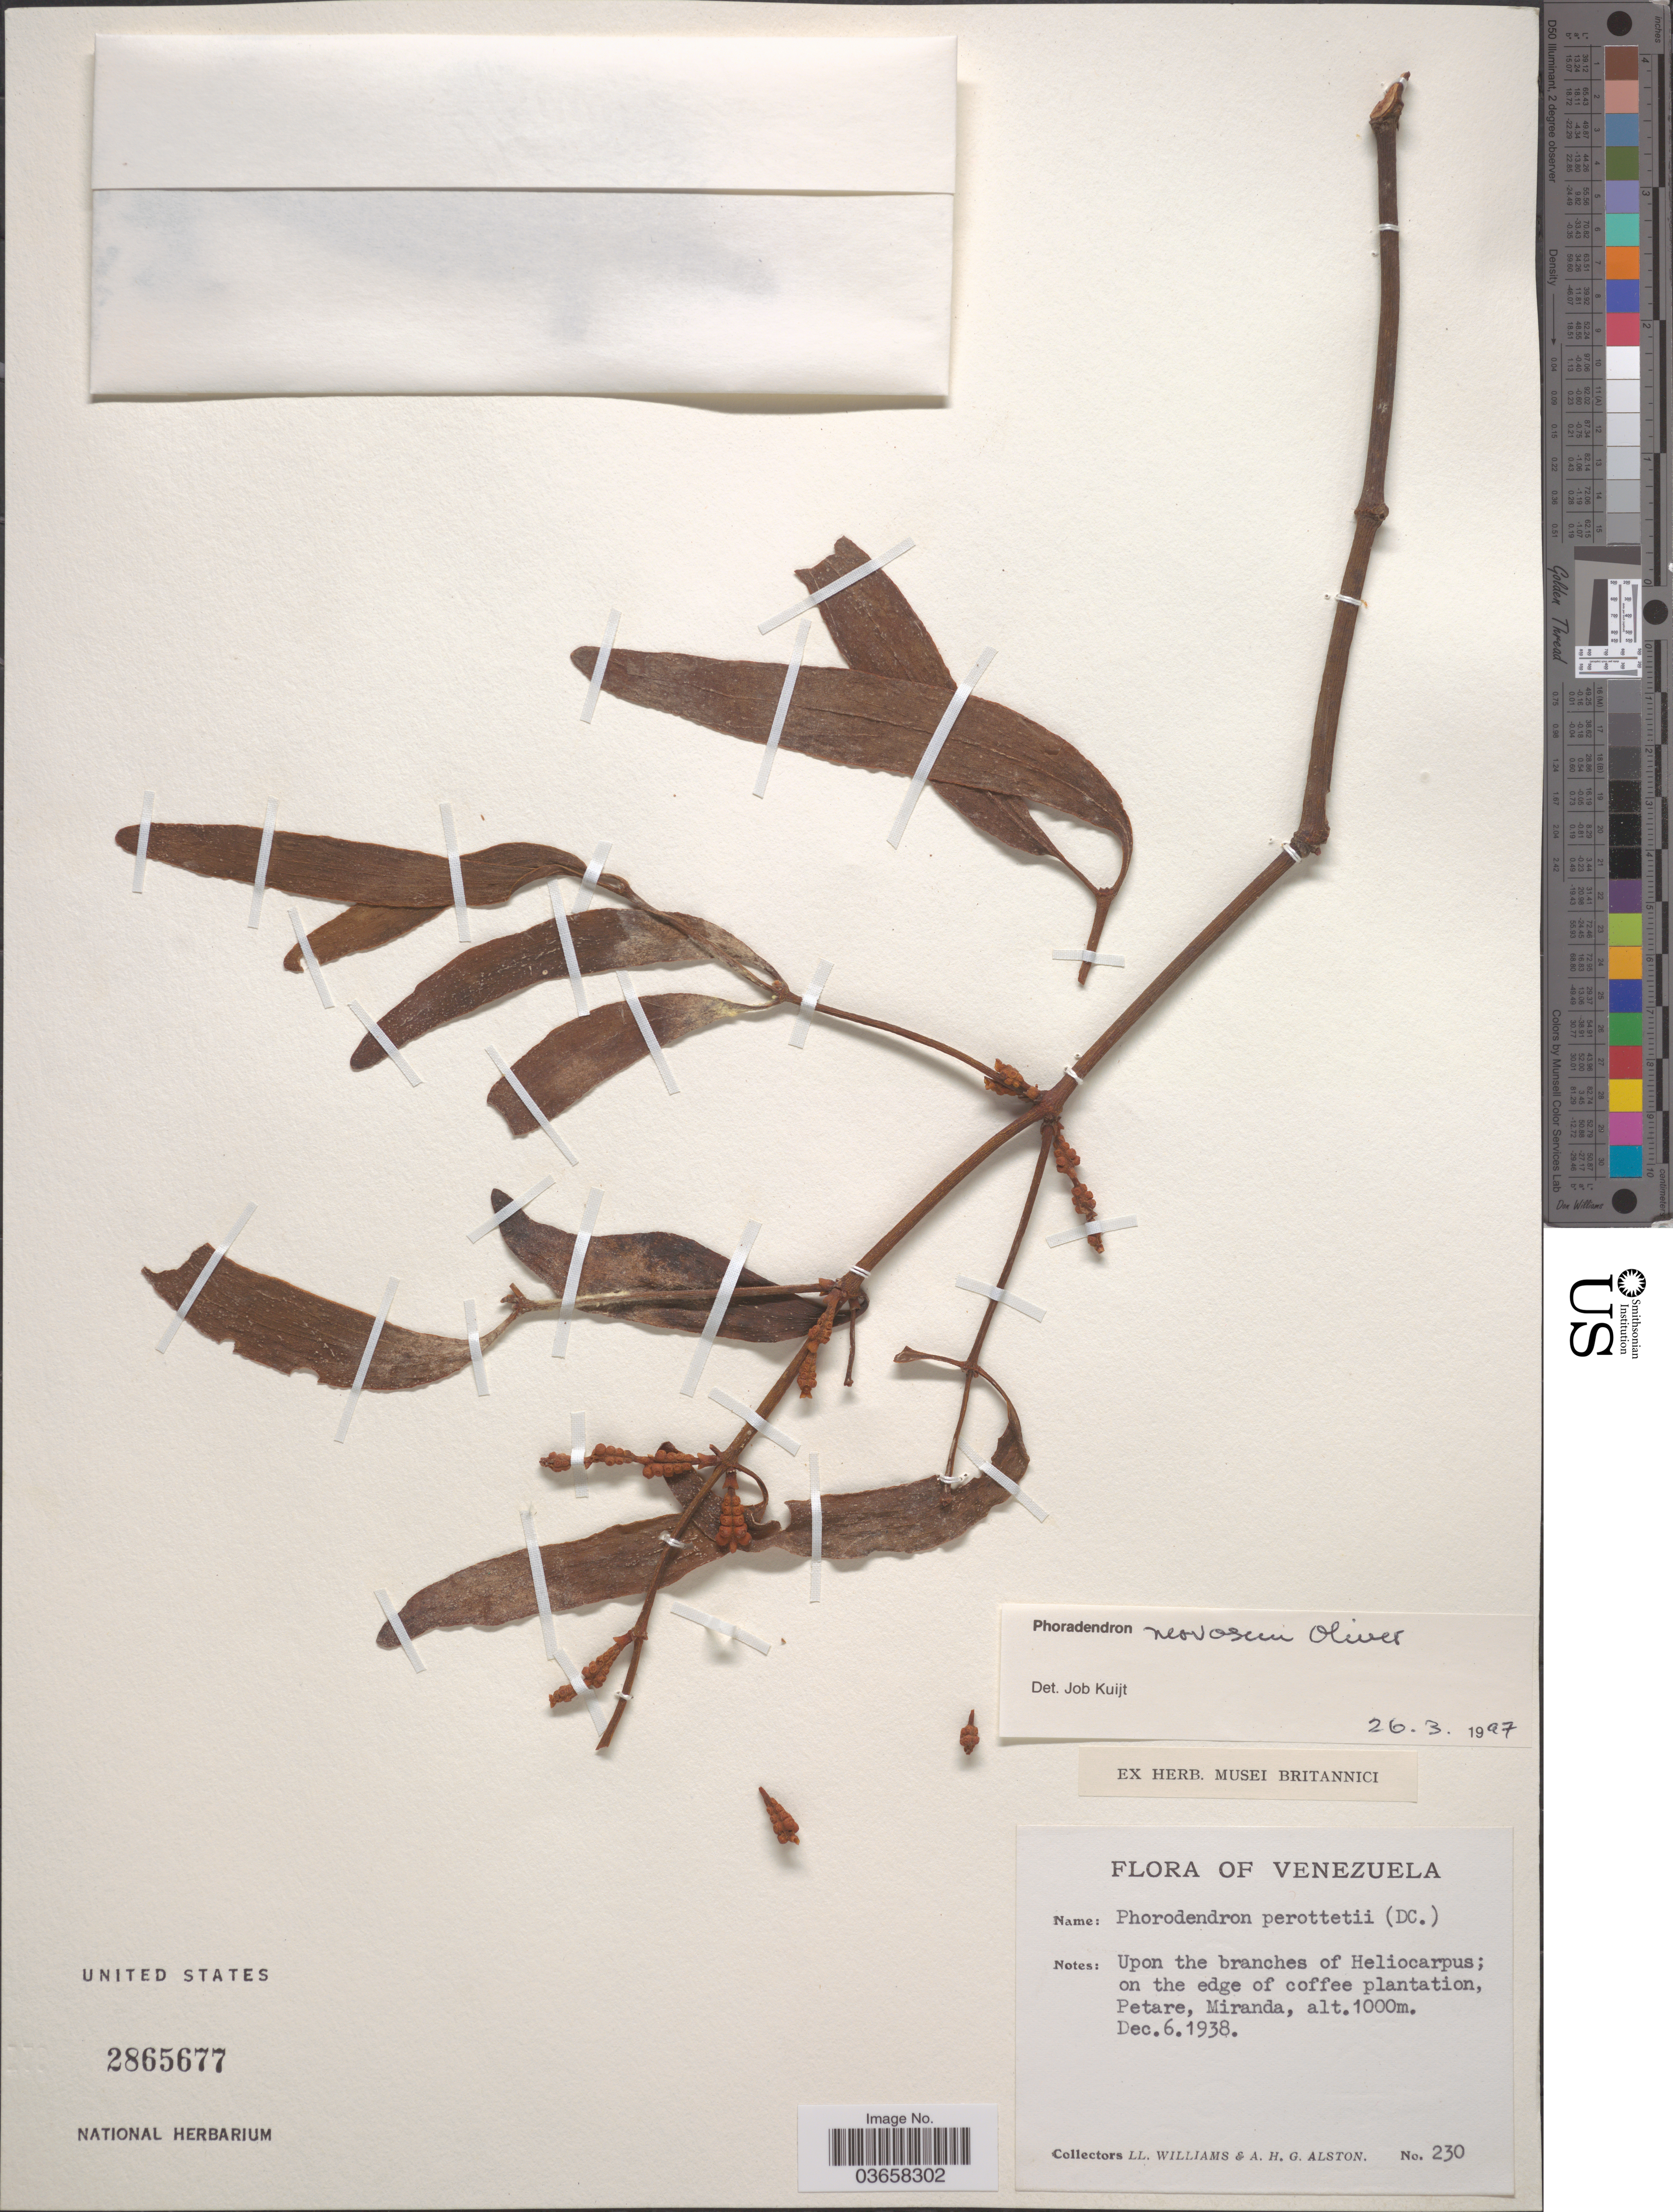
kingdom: Plantae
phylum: Tracheophyta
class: Magnoliopsida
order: Santalales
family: Viscaceae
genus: Phoradendron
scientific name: Phoradendron nervosum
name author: Oliv.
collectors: Ll. Williams & A. H. Alston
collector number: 230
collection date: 1938-12-06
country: Venezuela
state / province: Miranda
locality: On the edge of coffee plantation, Petare.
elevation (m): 1000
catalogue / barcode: US 2865677